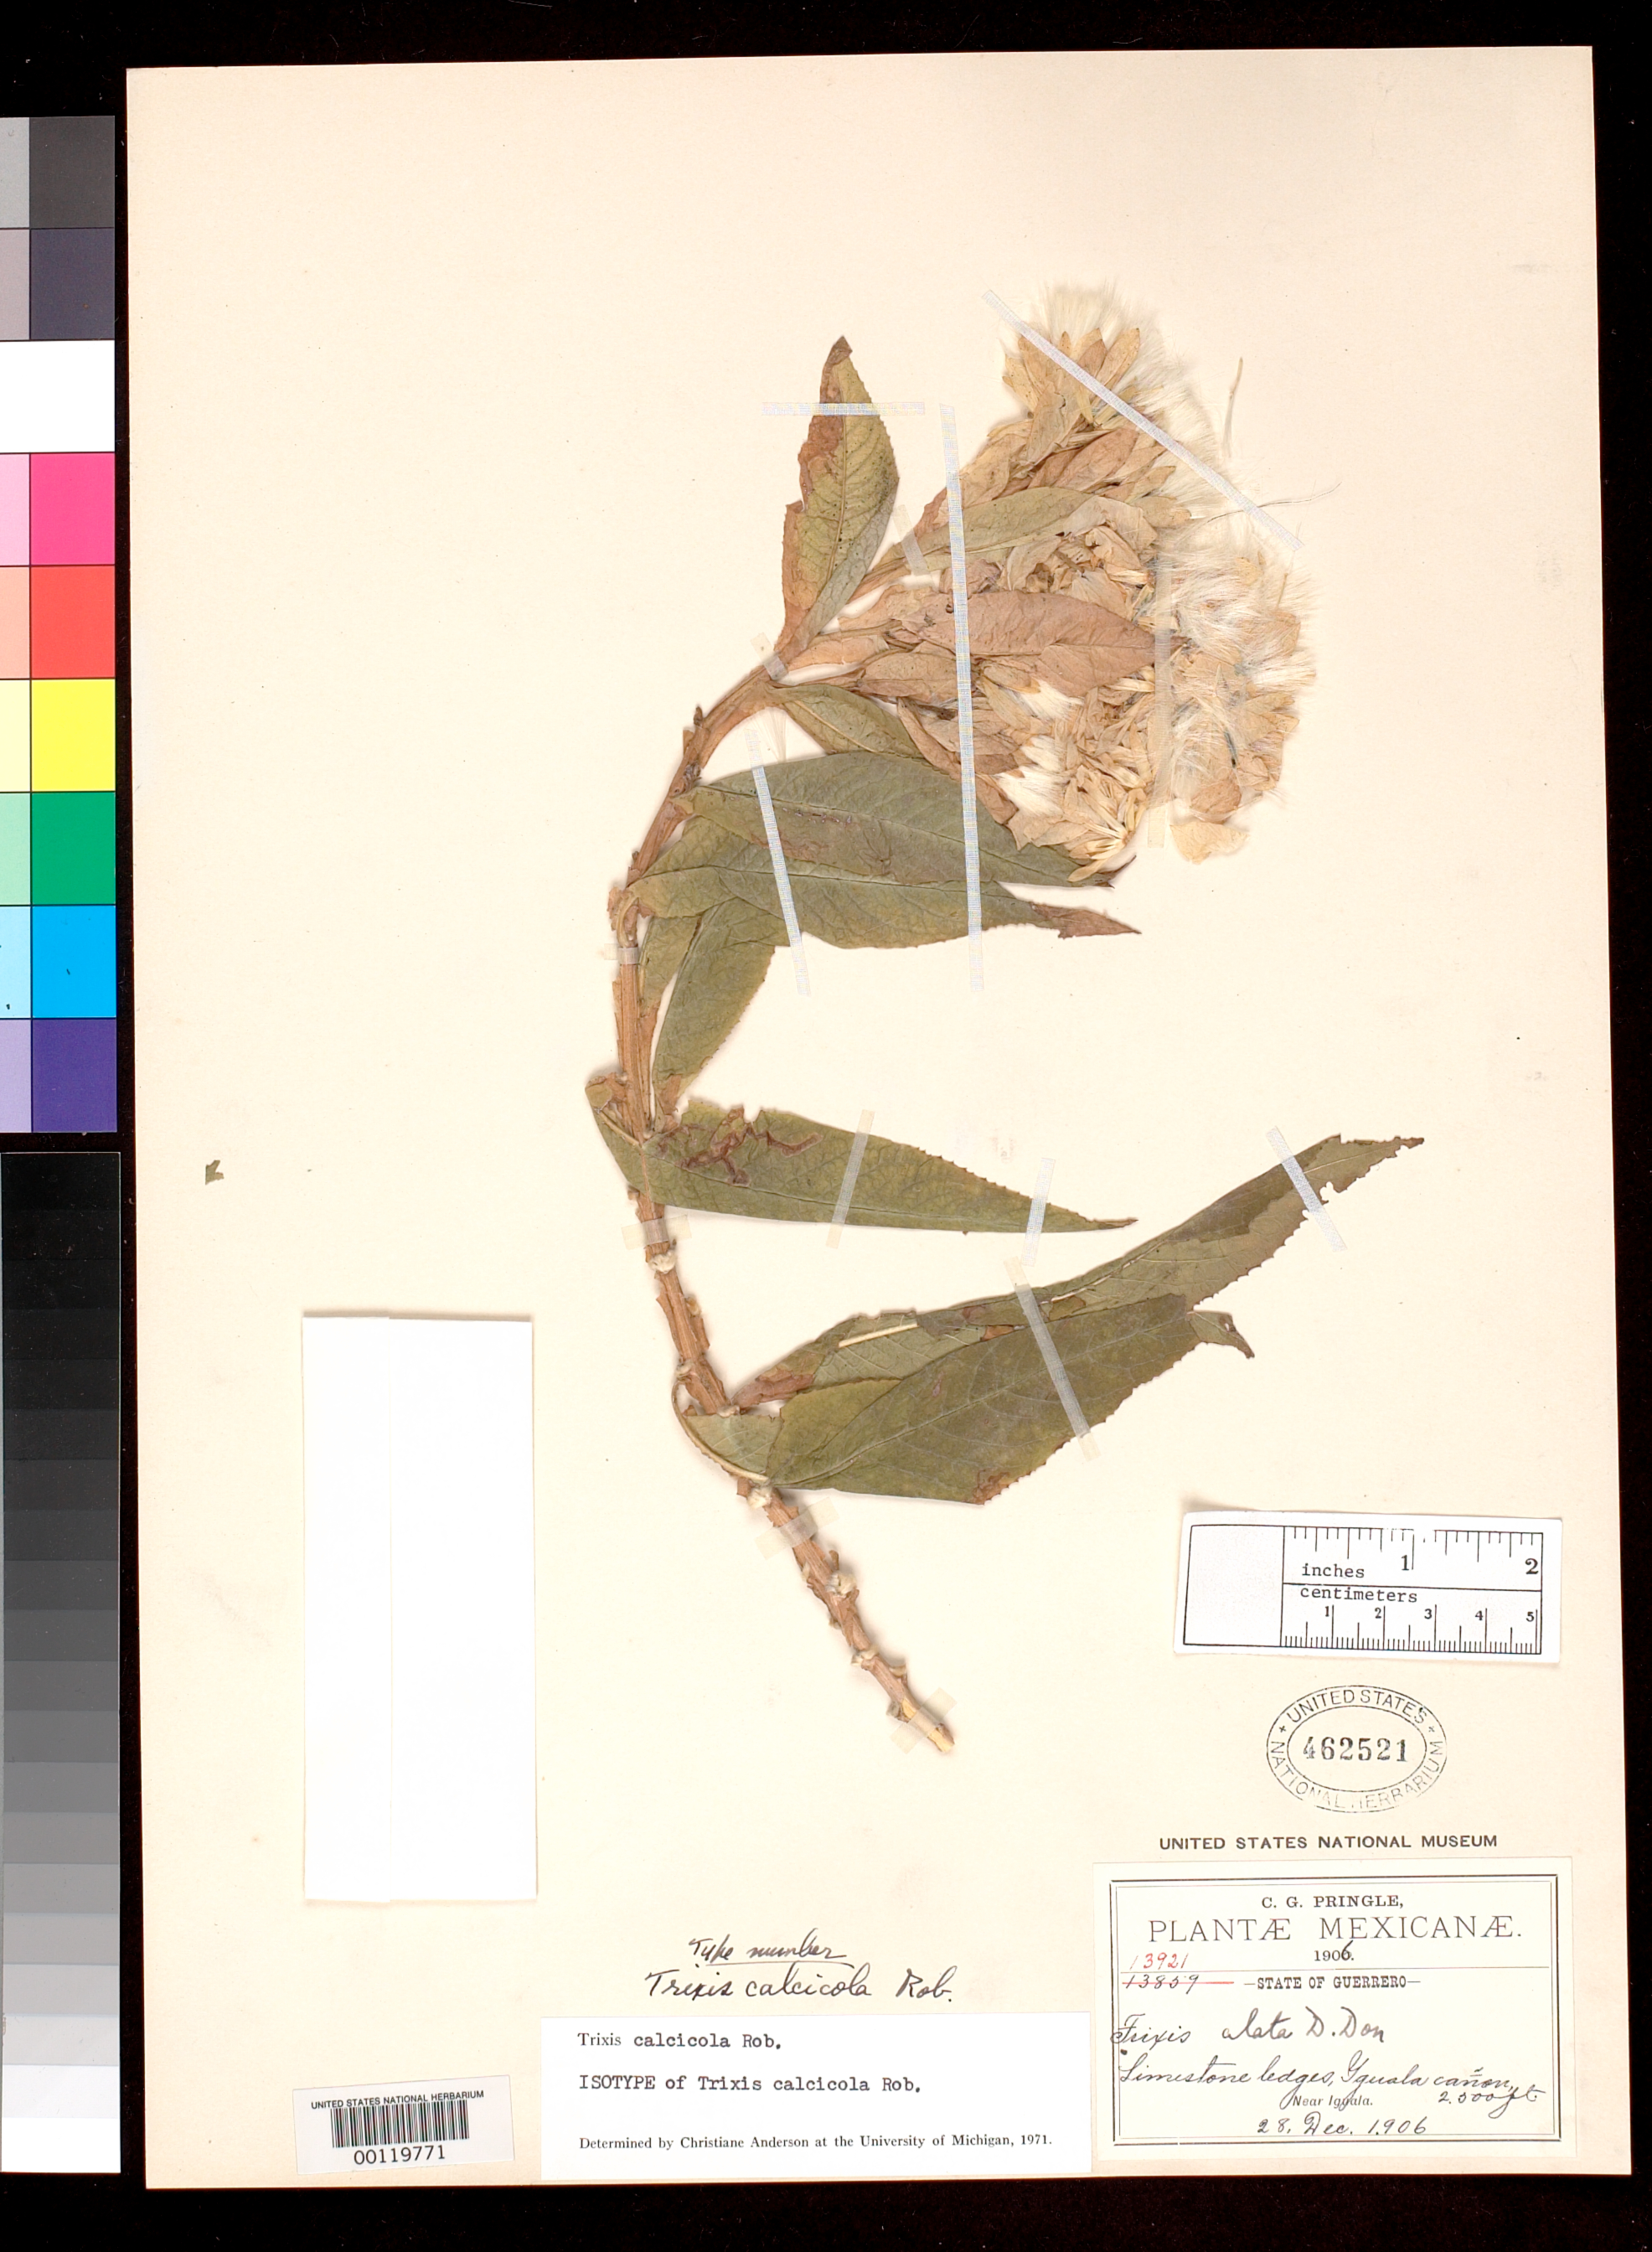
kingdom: Plantae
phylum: Tracheophyta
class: Magnoliopsida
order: Asterales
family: Asteraceae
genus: Trixis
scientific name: Trixis calcicola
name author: B.L. Rob.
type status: Isotype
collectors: C. G. Pringle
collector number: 13921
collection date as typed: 28 Dec 1906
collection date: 1906-12-28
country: Mexico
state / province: Guerrero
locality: Iguala Canon, near Iguala.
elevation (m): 760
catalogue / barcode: US 462521